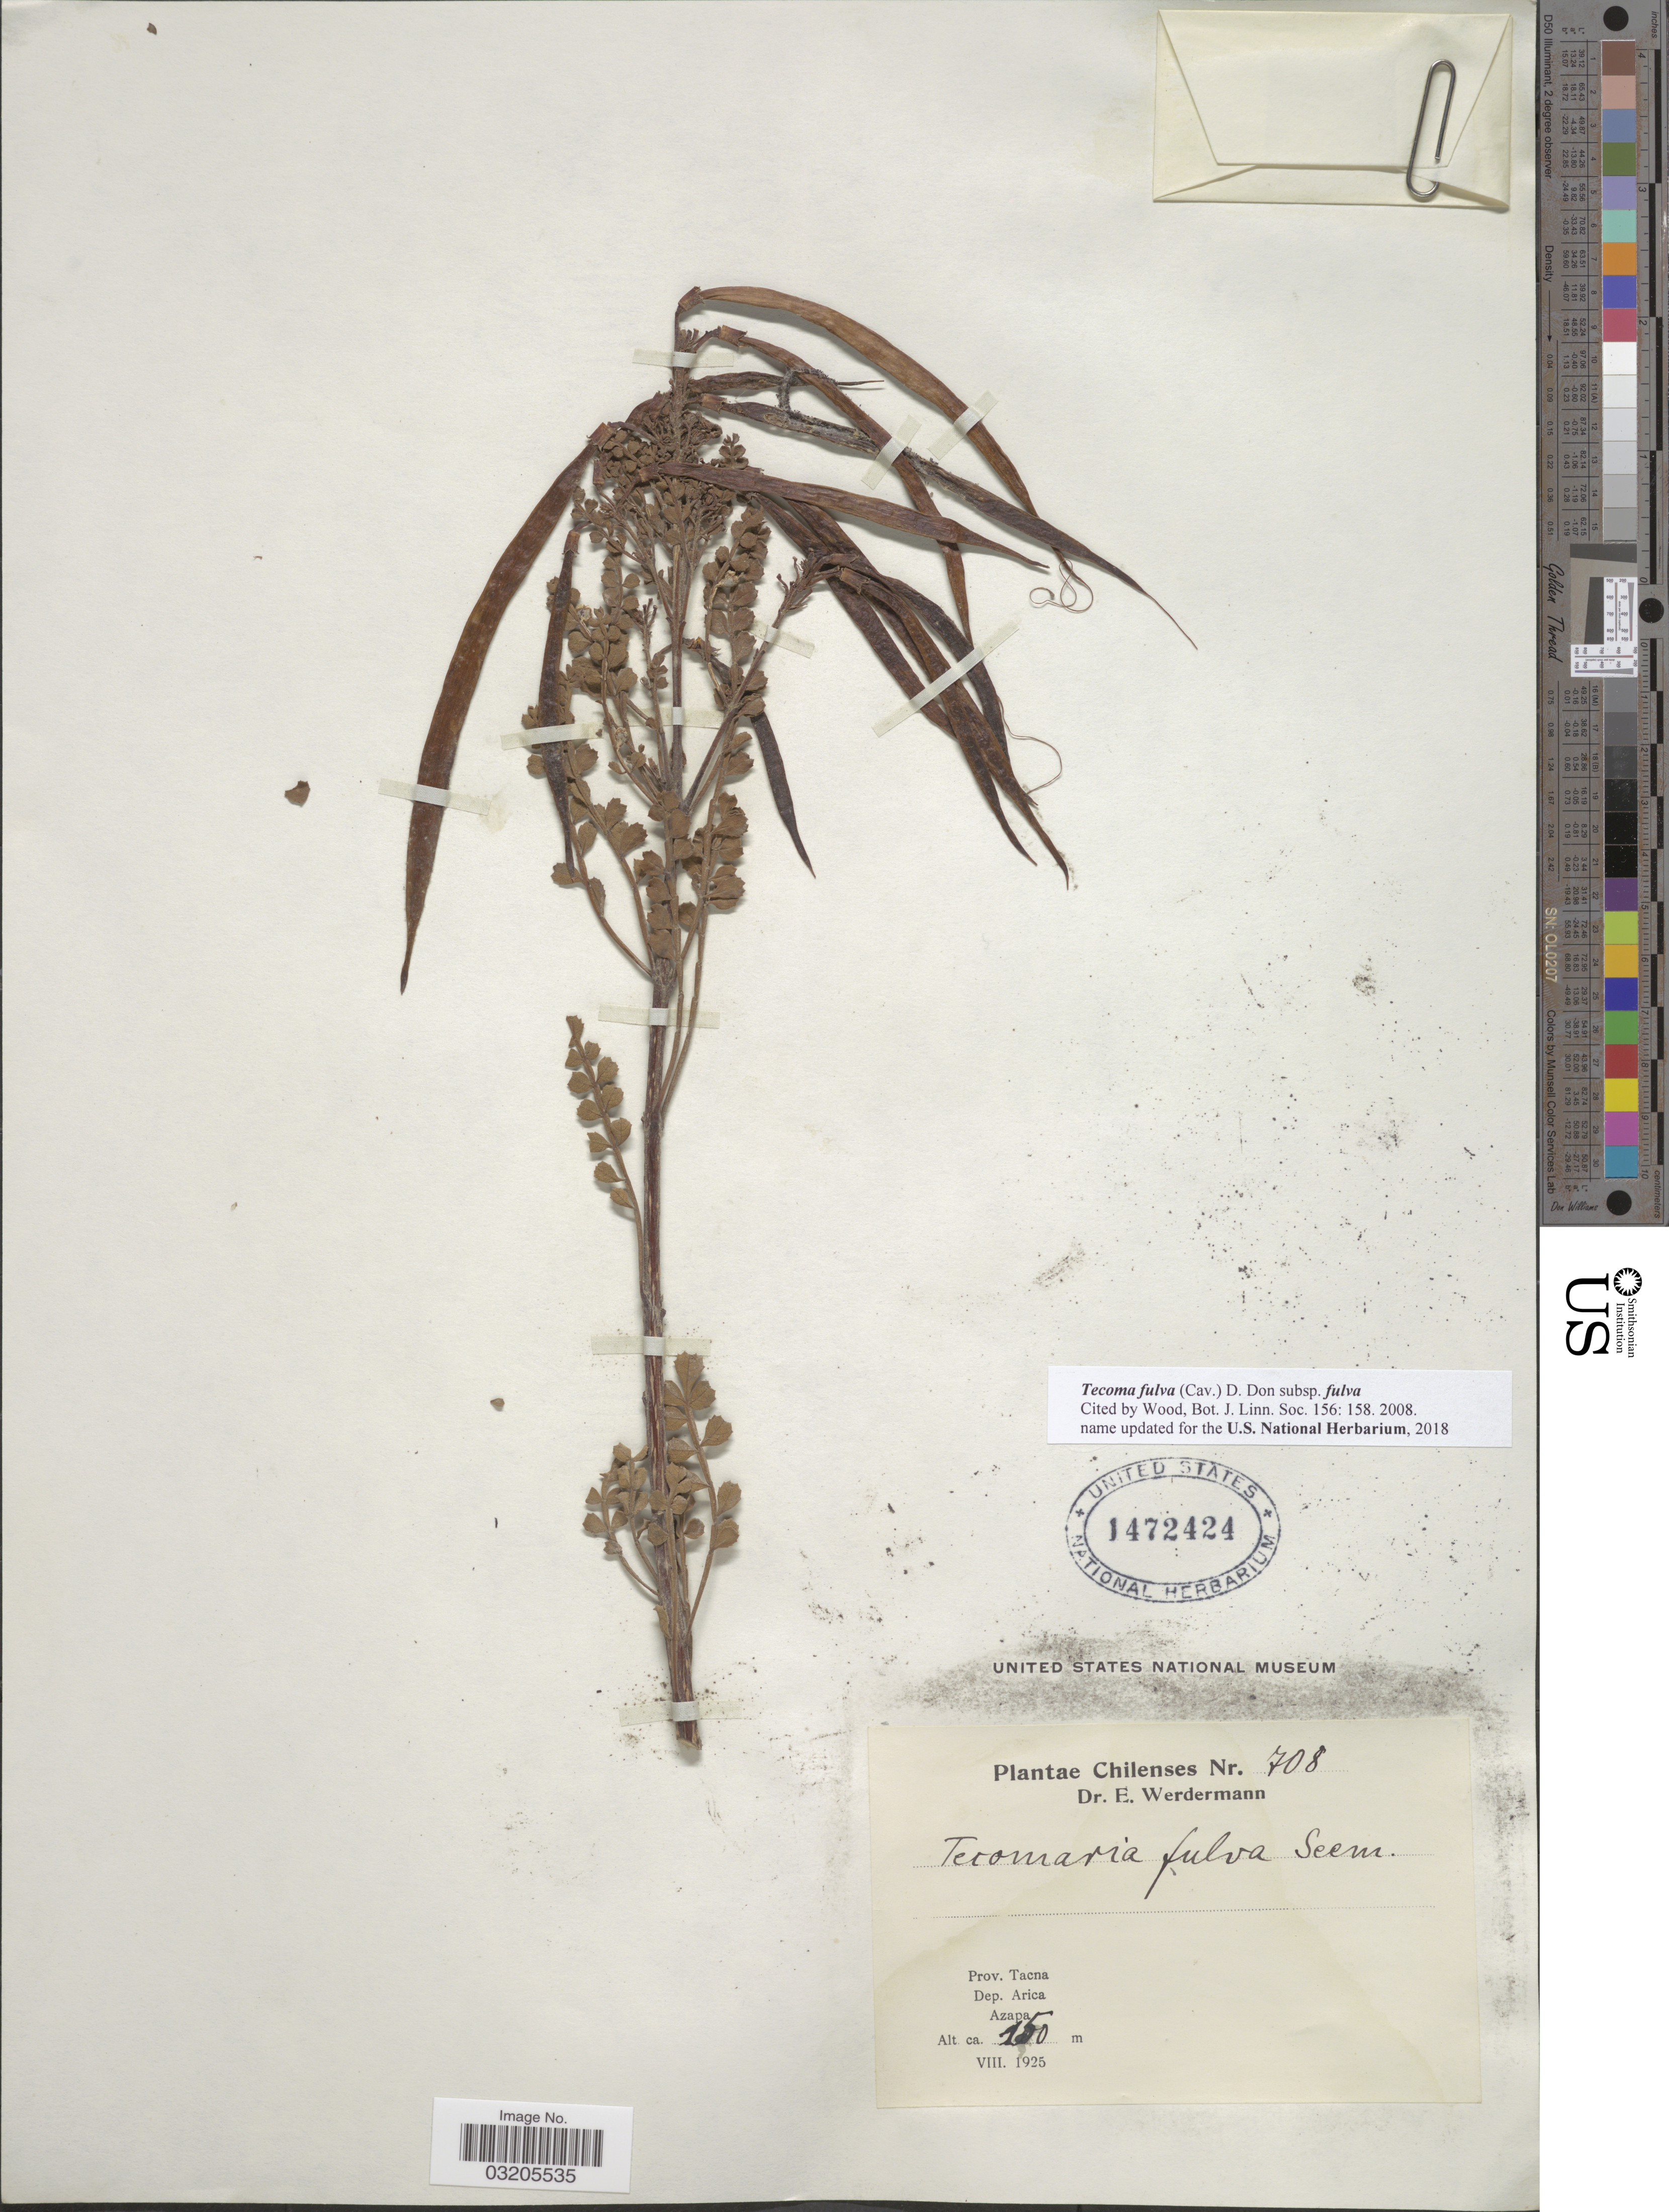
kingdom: Plantae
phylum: Tracheophyta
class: Magnoliopsida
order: Lamiales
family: Bignoniaceae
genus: Tecoma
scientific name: Tecoma fulva subsp. fulva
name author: (Cav.) G. Don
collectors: E. Werdermann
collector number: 708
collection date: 1925-08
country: Chile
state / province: Arica y Parinacota (XV)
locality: Prov. Tacna. Dep. Arica. Azapa.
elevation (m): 150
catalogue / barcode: US 1472424